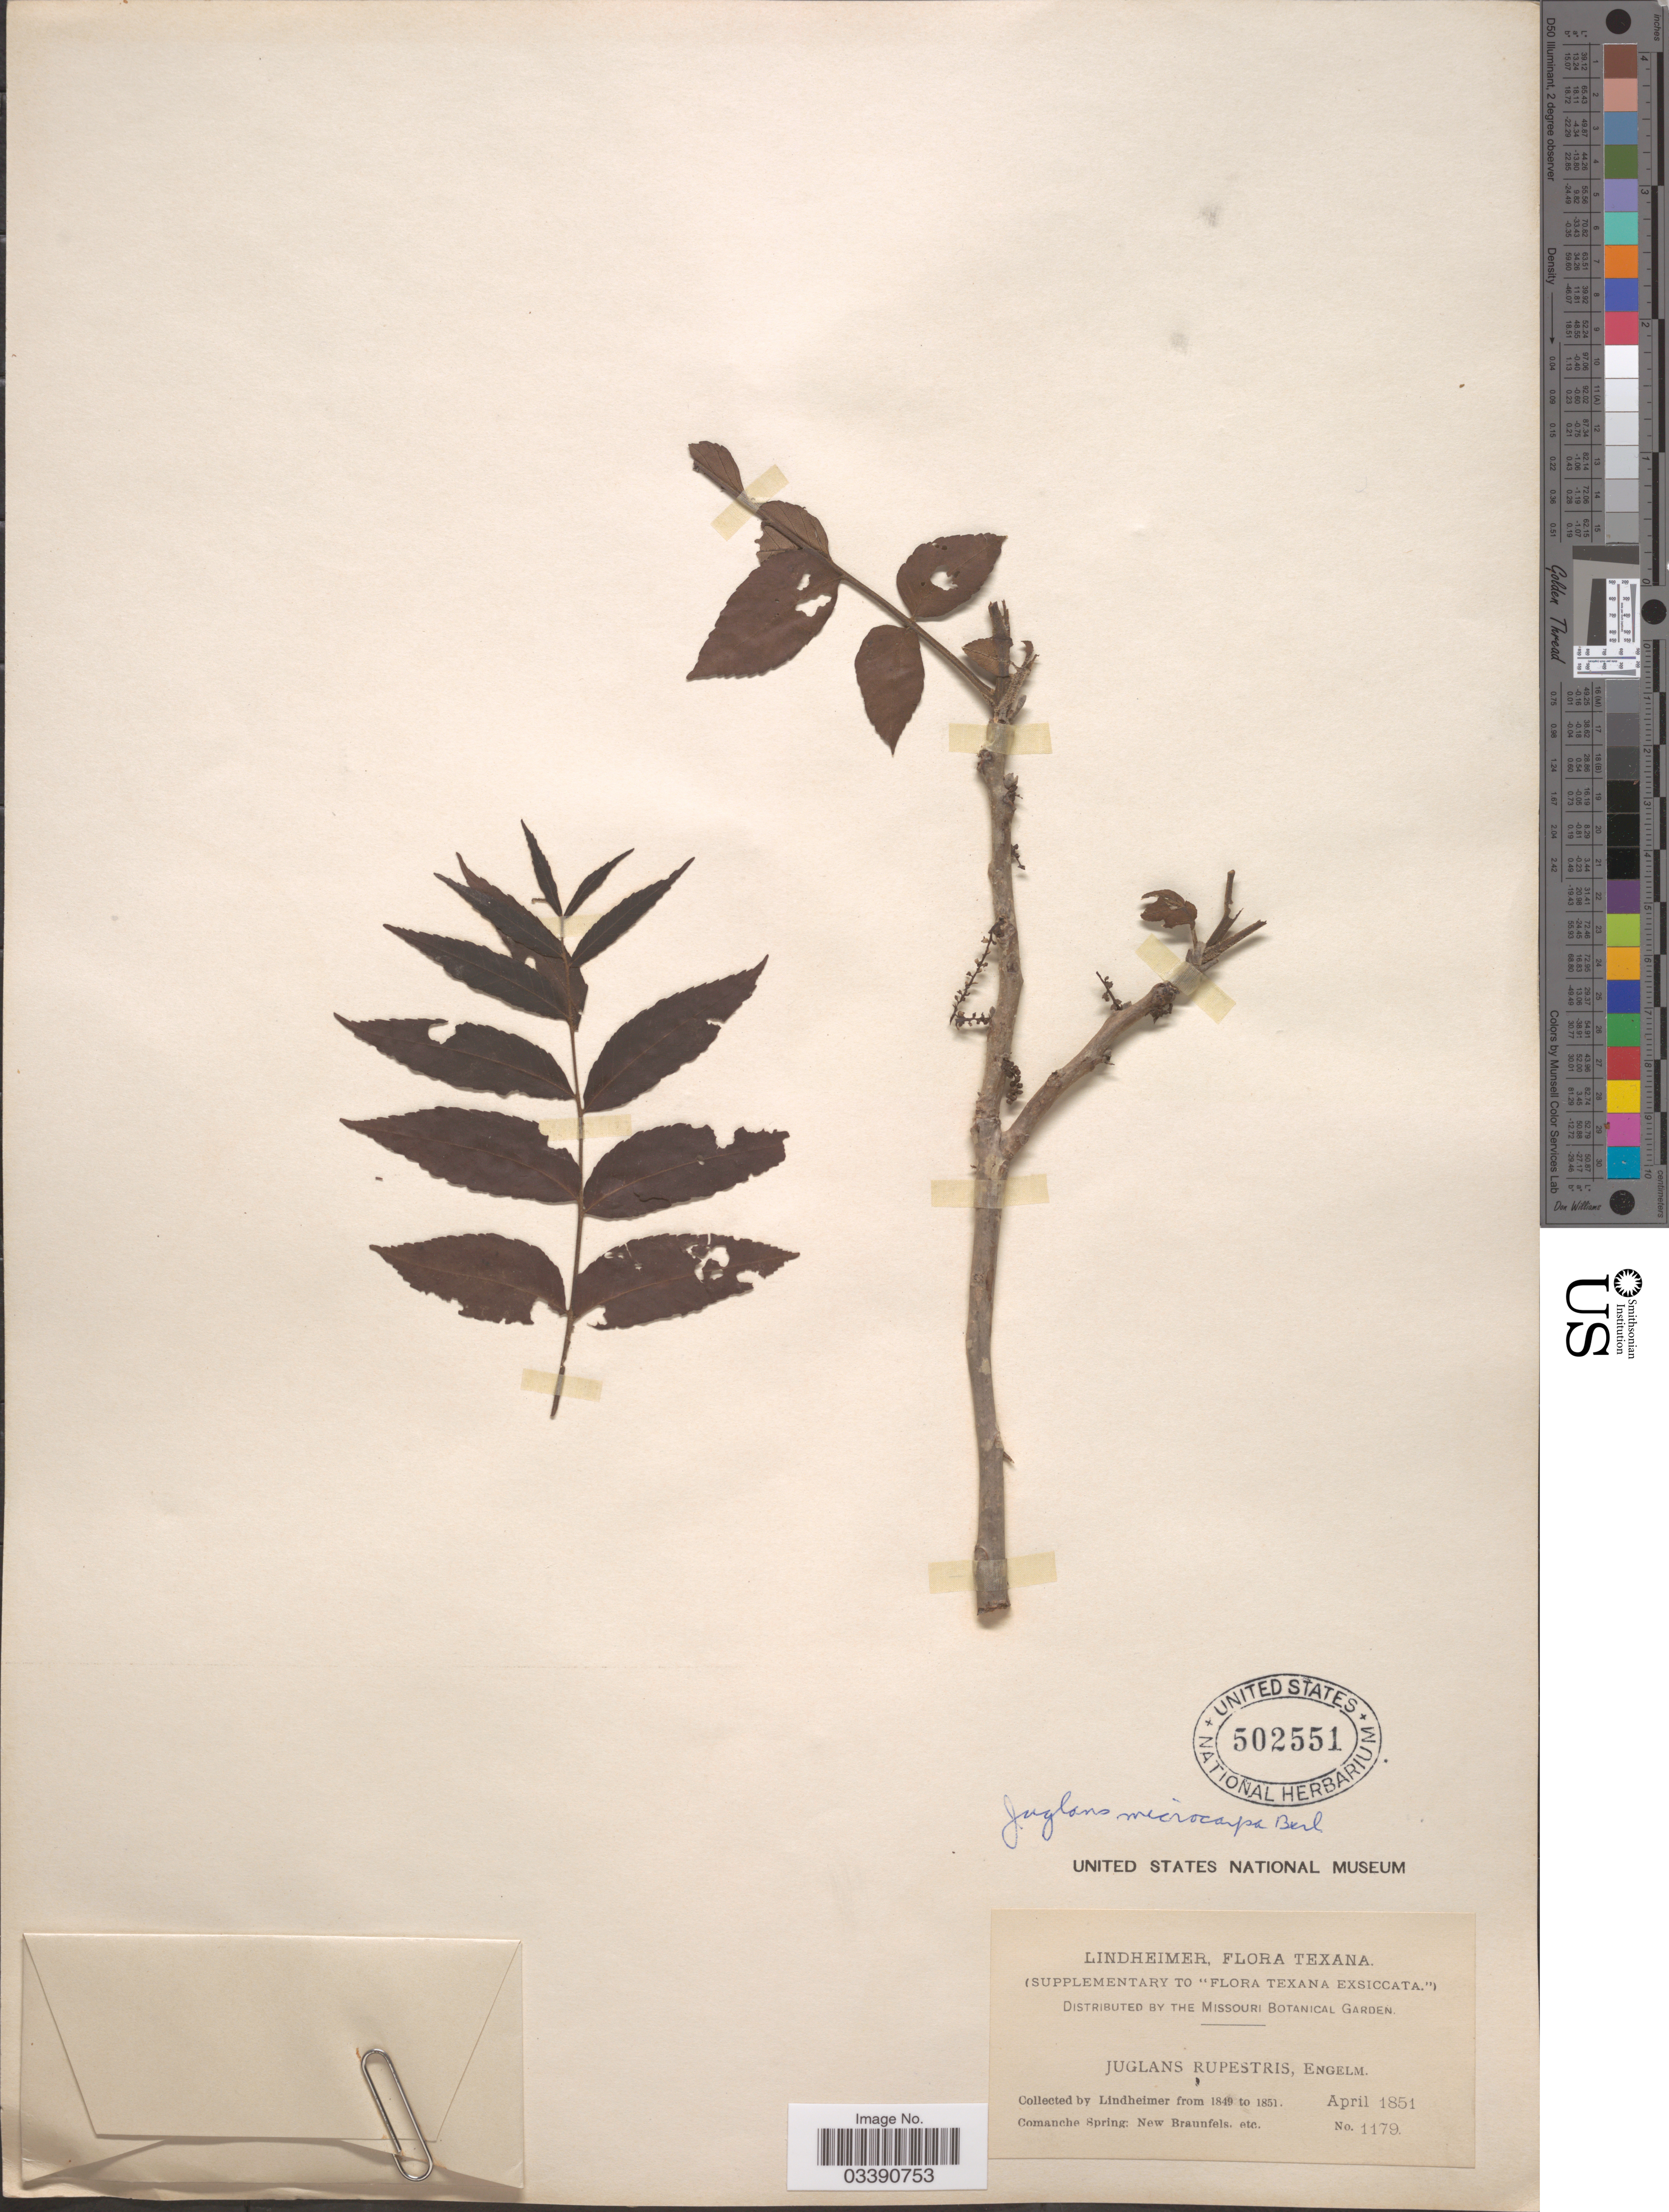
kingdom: Plantae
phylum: Tracheophyta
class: Magnoliopsida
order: Fagales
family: Juglandaceae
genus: Juglans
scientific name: Juglans microcarpa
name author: Berland. in Berland. & Chovell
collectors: -. Lindheimer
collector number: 1179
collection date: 1851-04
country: United States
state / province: Texas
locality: Comanche Spring: New Braunfels, etc.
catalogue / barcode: US 502551